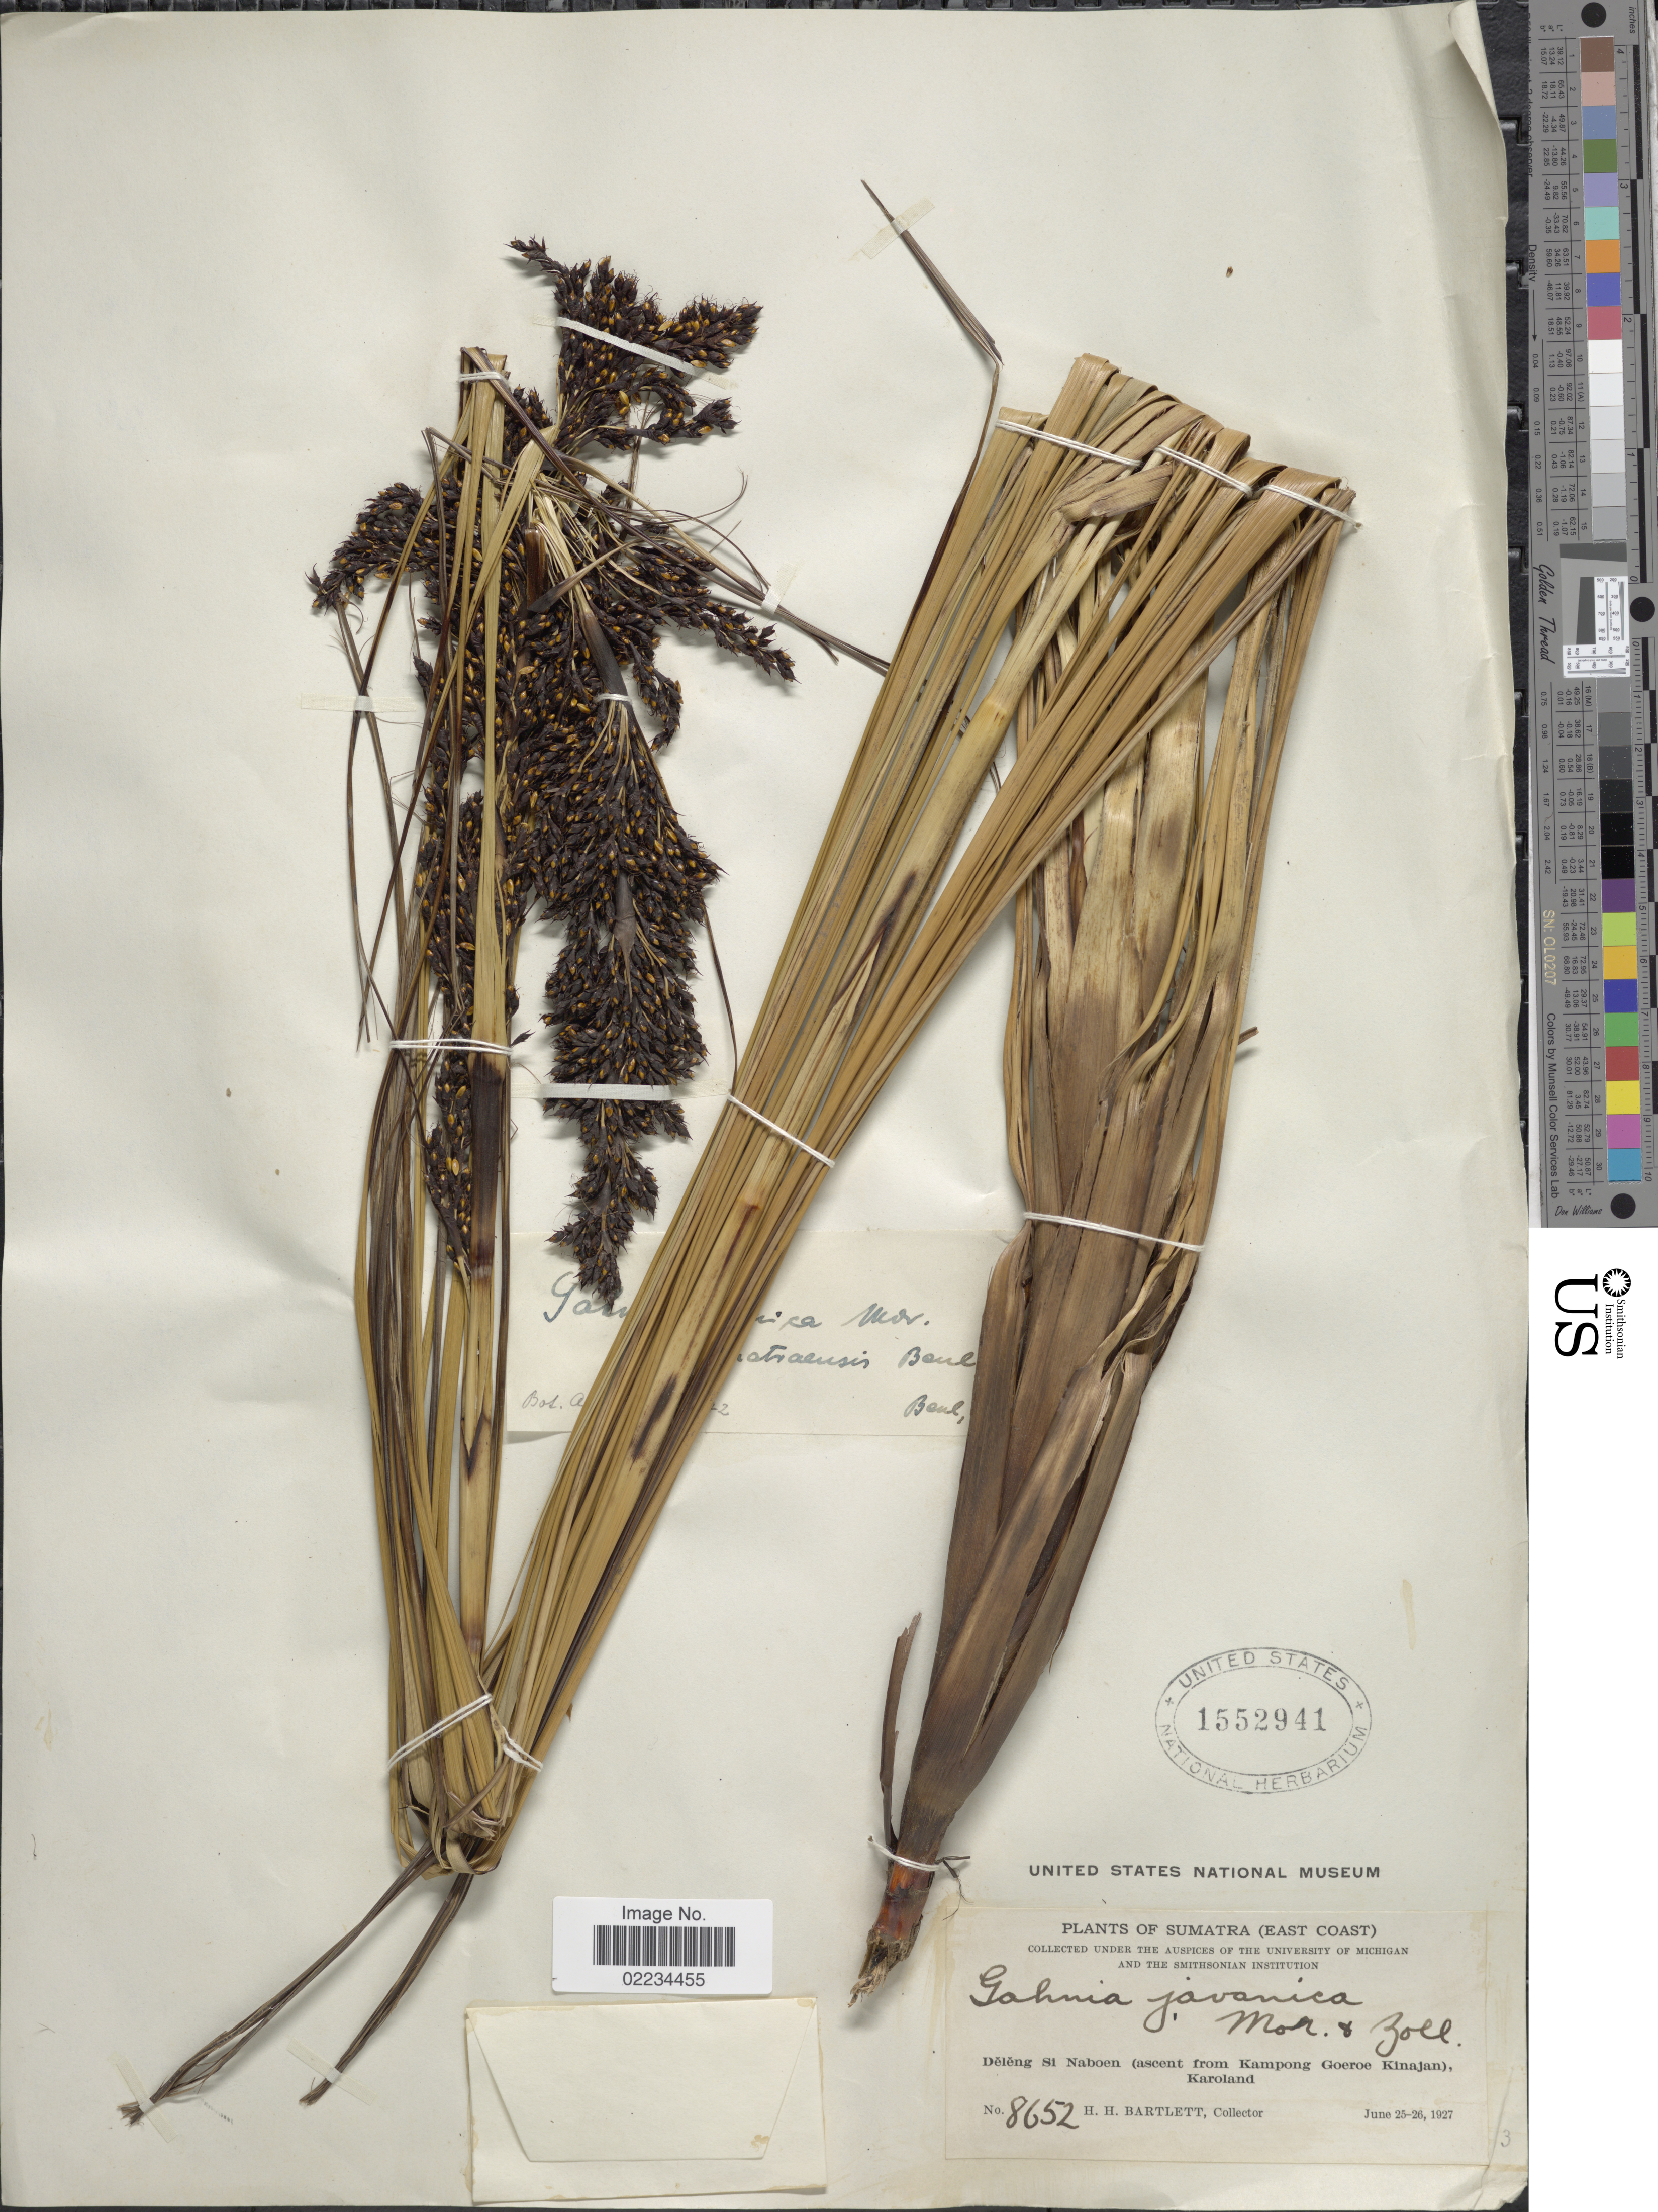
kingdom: Plantae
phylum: Tracheophyta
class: Liliopsida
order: Poales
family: Cyperaceae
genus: Gahnia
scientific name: Gahnia javanica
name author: Moritzi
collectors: H. H. Bartlett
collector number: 8652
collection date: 1927-06-25/1927-06-26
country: Indonesia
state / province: Sumatra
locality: (East Coast), Deleng Si Naboen (ascent from Kampong Goeroe Kinajan), Karoland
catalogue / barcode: US 1552941